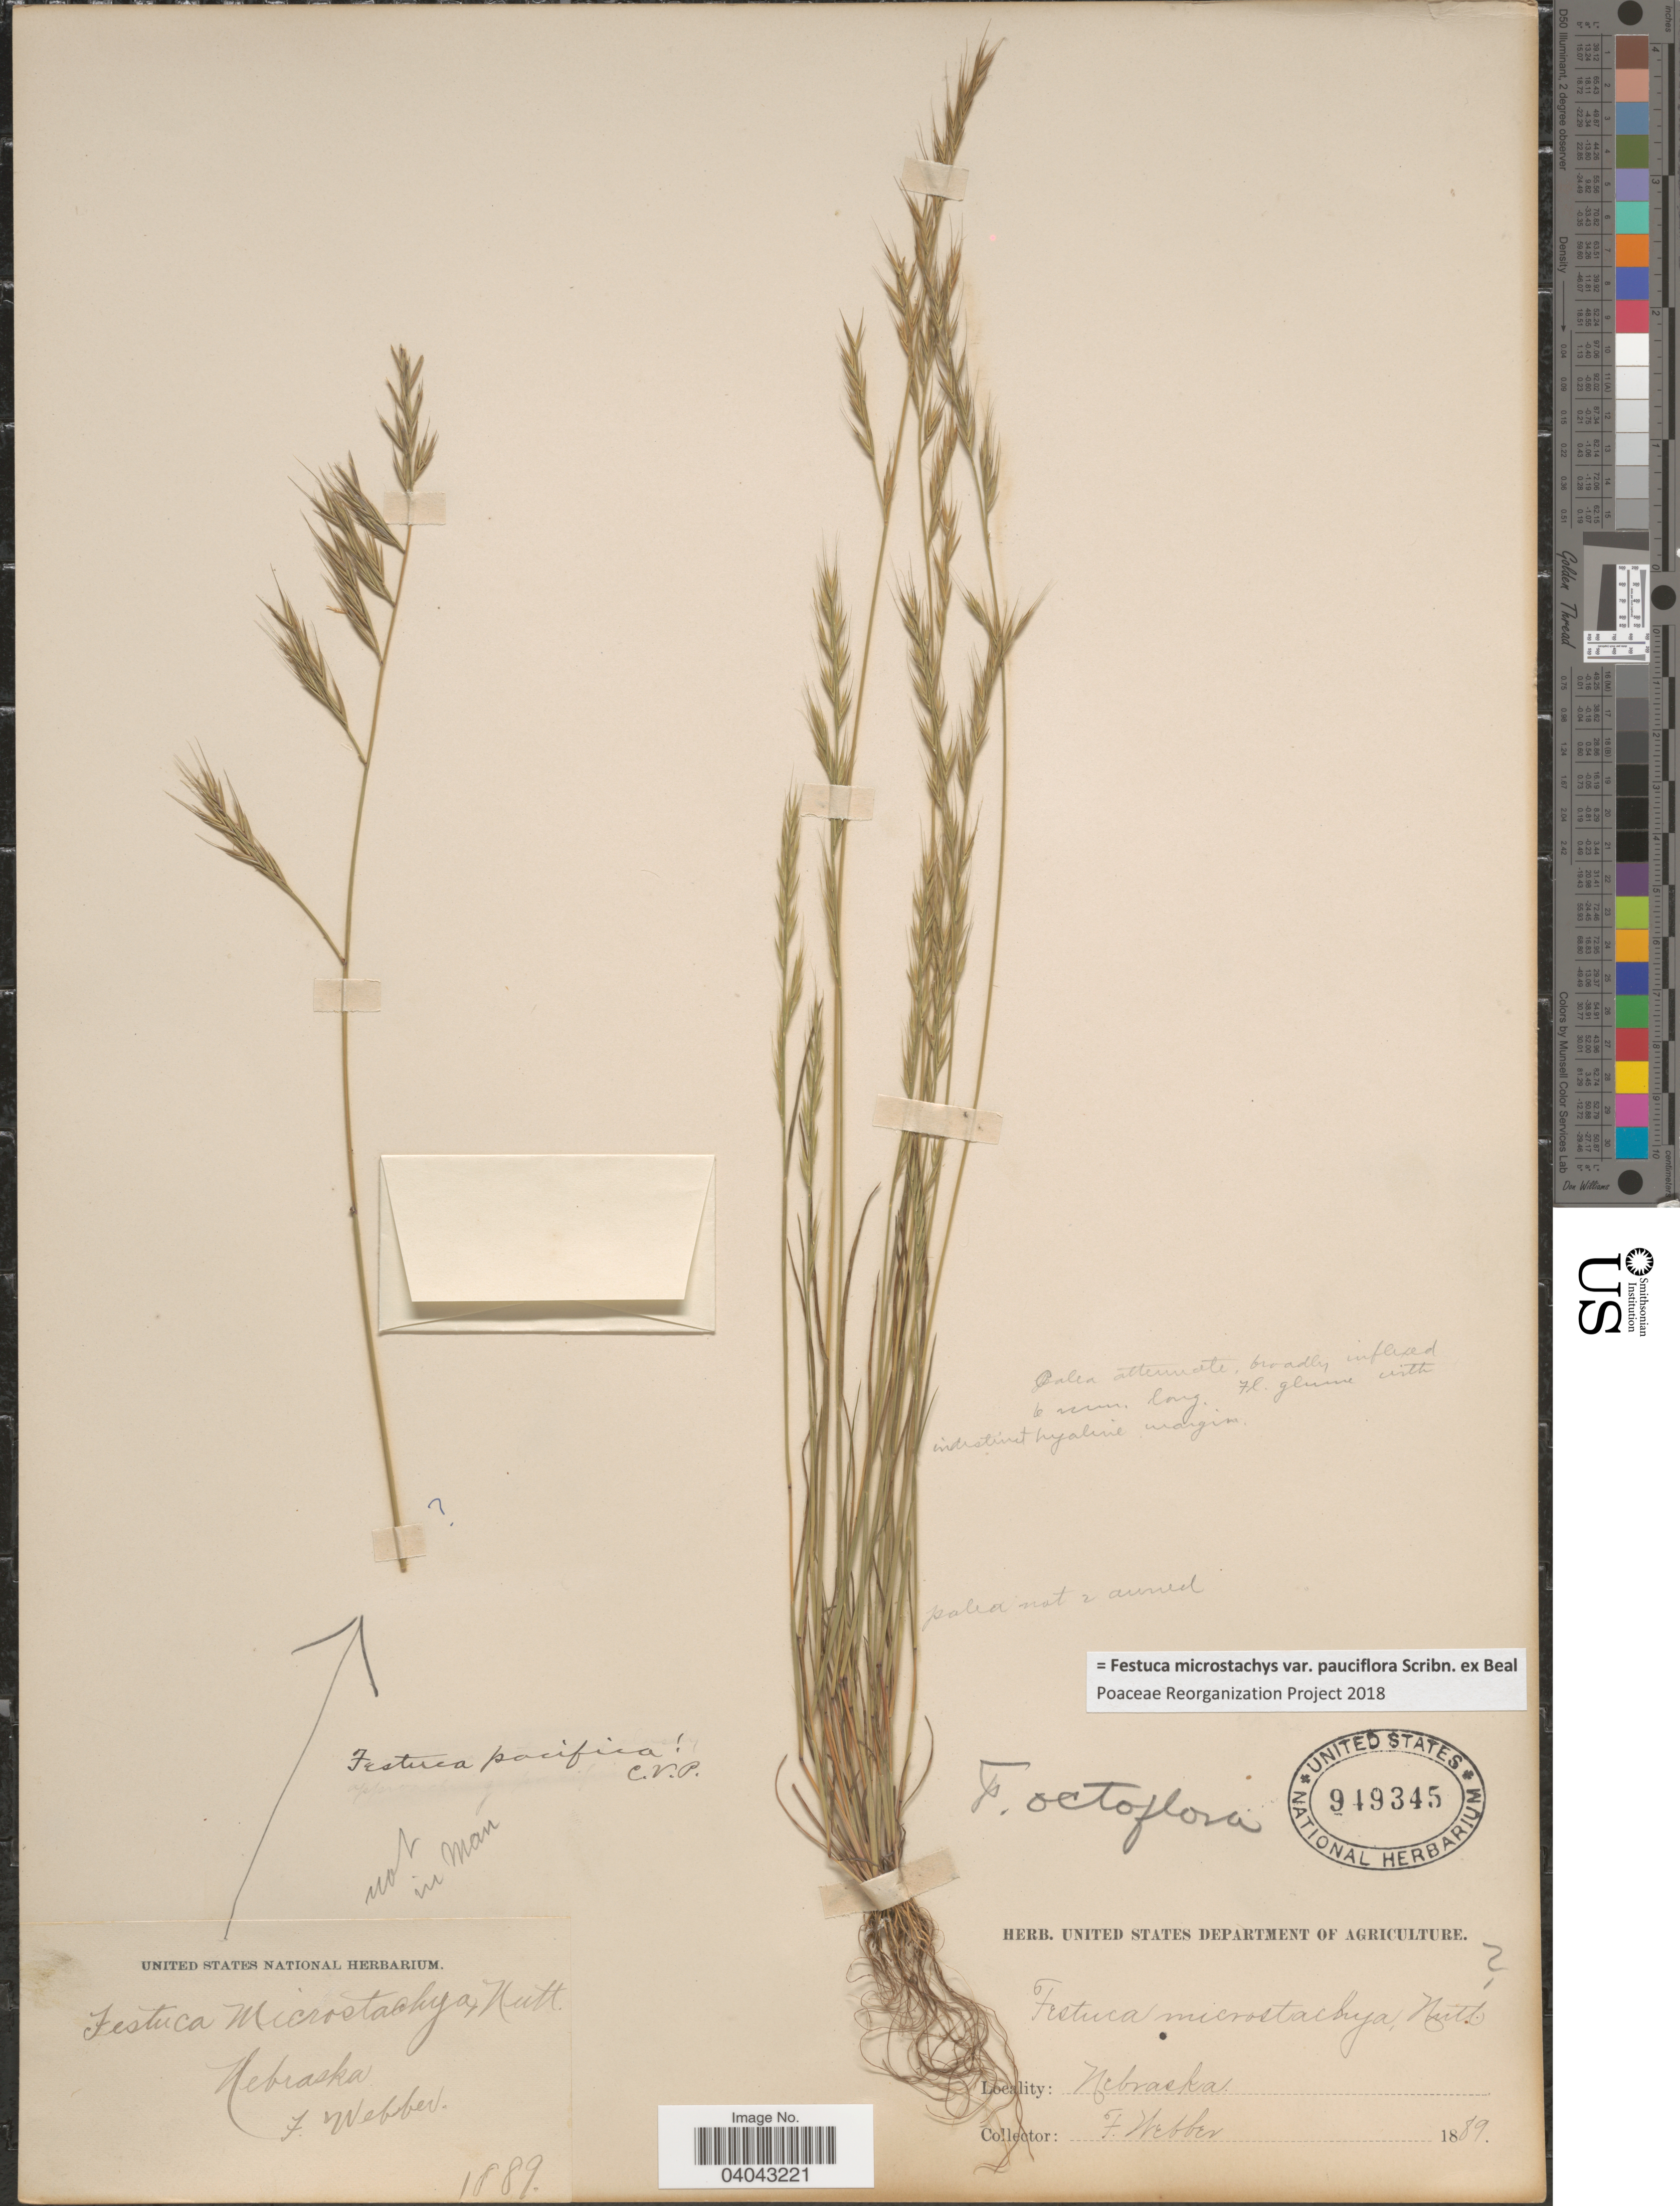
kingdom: Plantae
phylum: Tracheophyta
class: Liliopsida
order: Poales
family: Poaceae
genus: Festuca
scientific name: Festuca microstachys var. pauciflora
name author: Scribn. ex W.J. Beal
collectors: F. Webber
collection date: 1889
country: United States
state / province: Nebraska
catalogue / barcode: US 949345